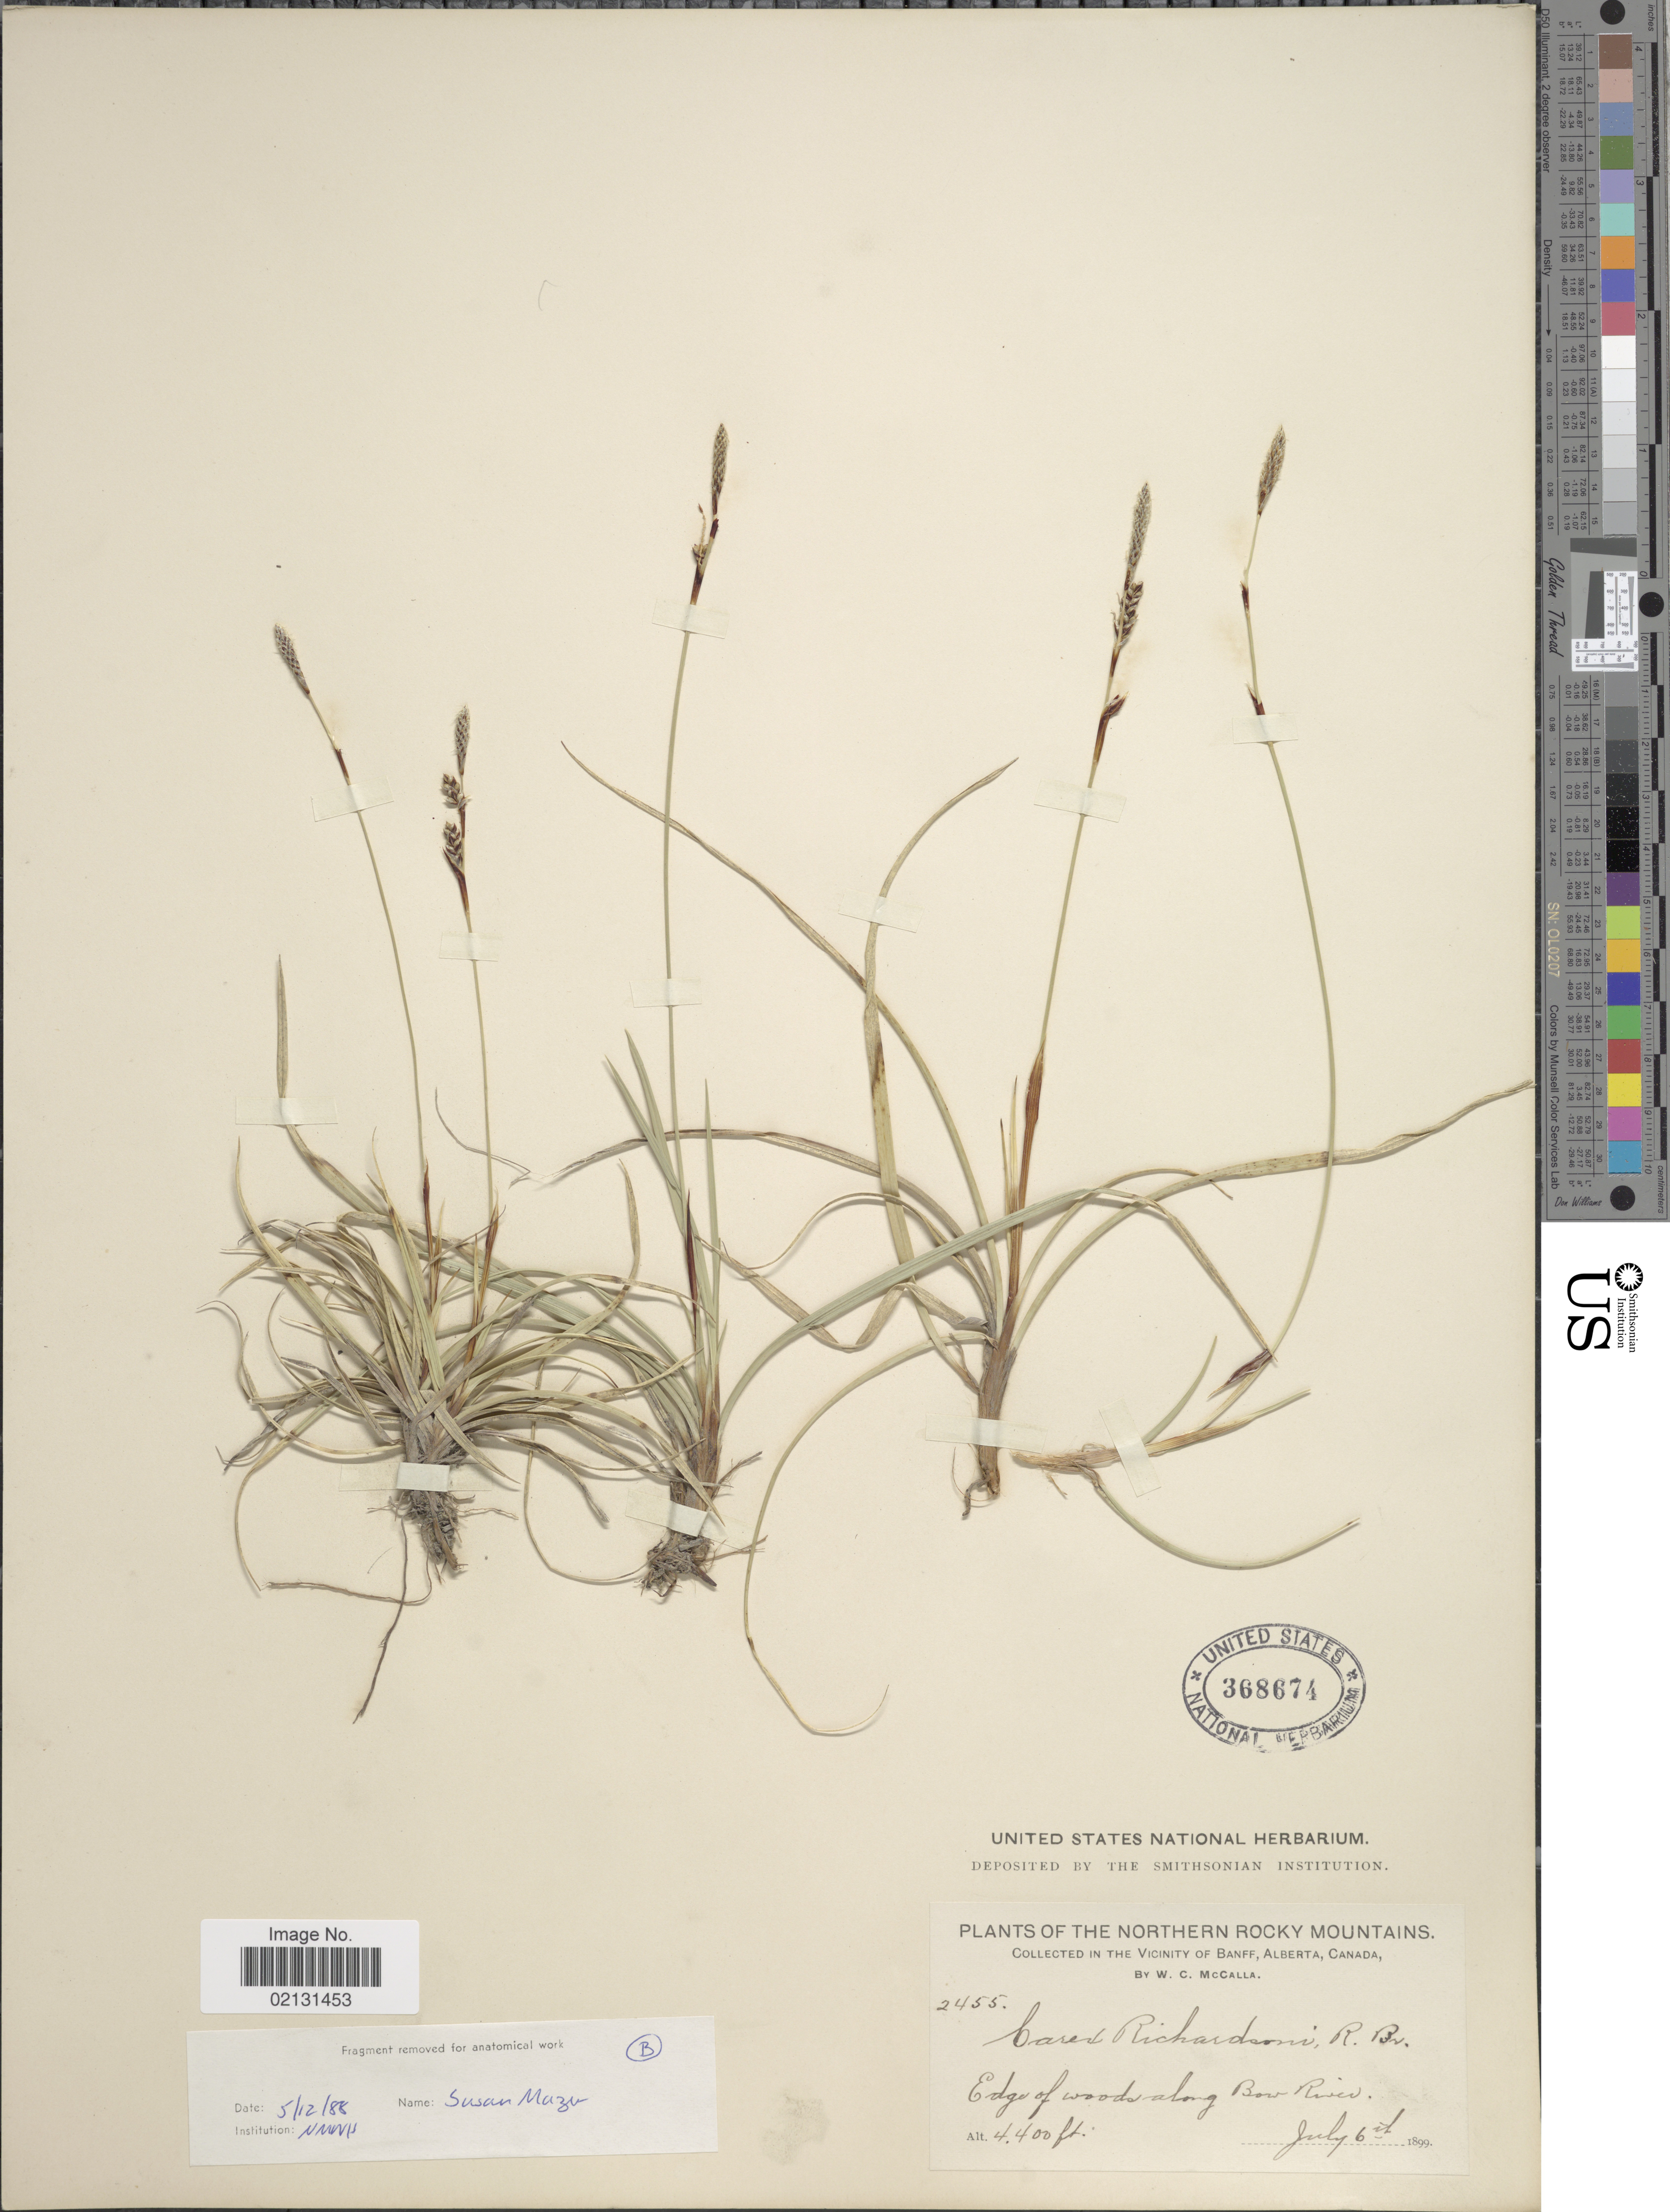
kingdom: Plantae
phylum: Tracheophyta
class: Liliopsida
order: Poales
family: Cyperaceae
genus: Carex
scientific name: Carex richardsonii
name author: R. Br.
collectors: W. McCalla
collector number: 2455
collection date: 1899-07-06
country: Canada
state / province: Alberta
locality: Northern Rocky Mountains, in the vicinity of Banff, edge of woods along Bow River.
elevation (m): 1341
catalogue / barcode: US 368674